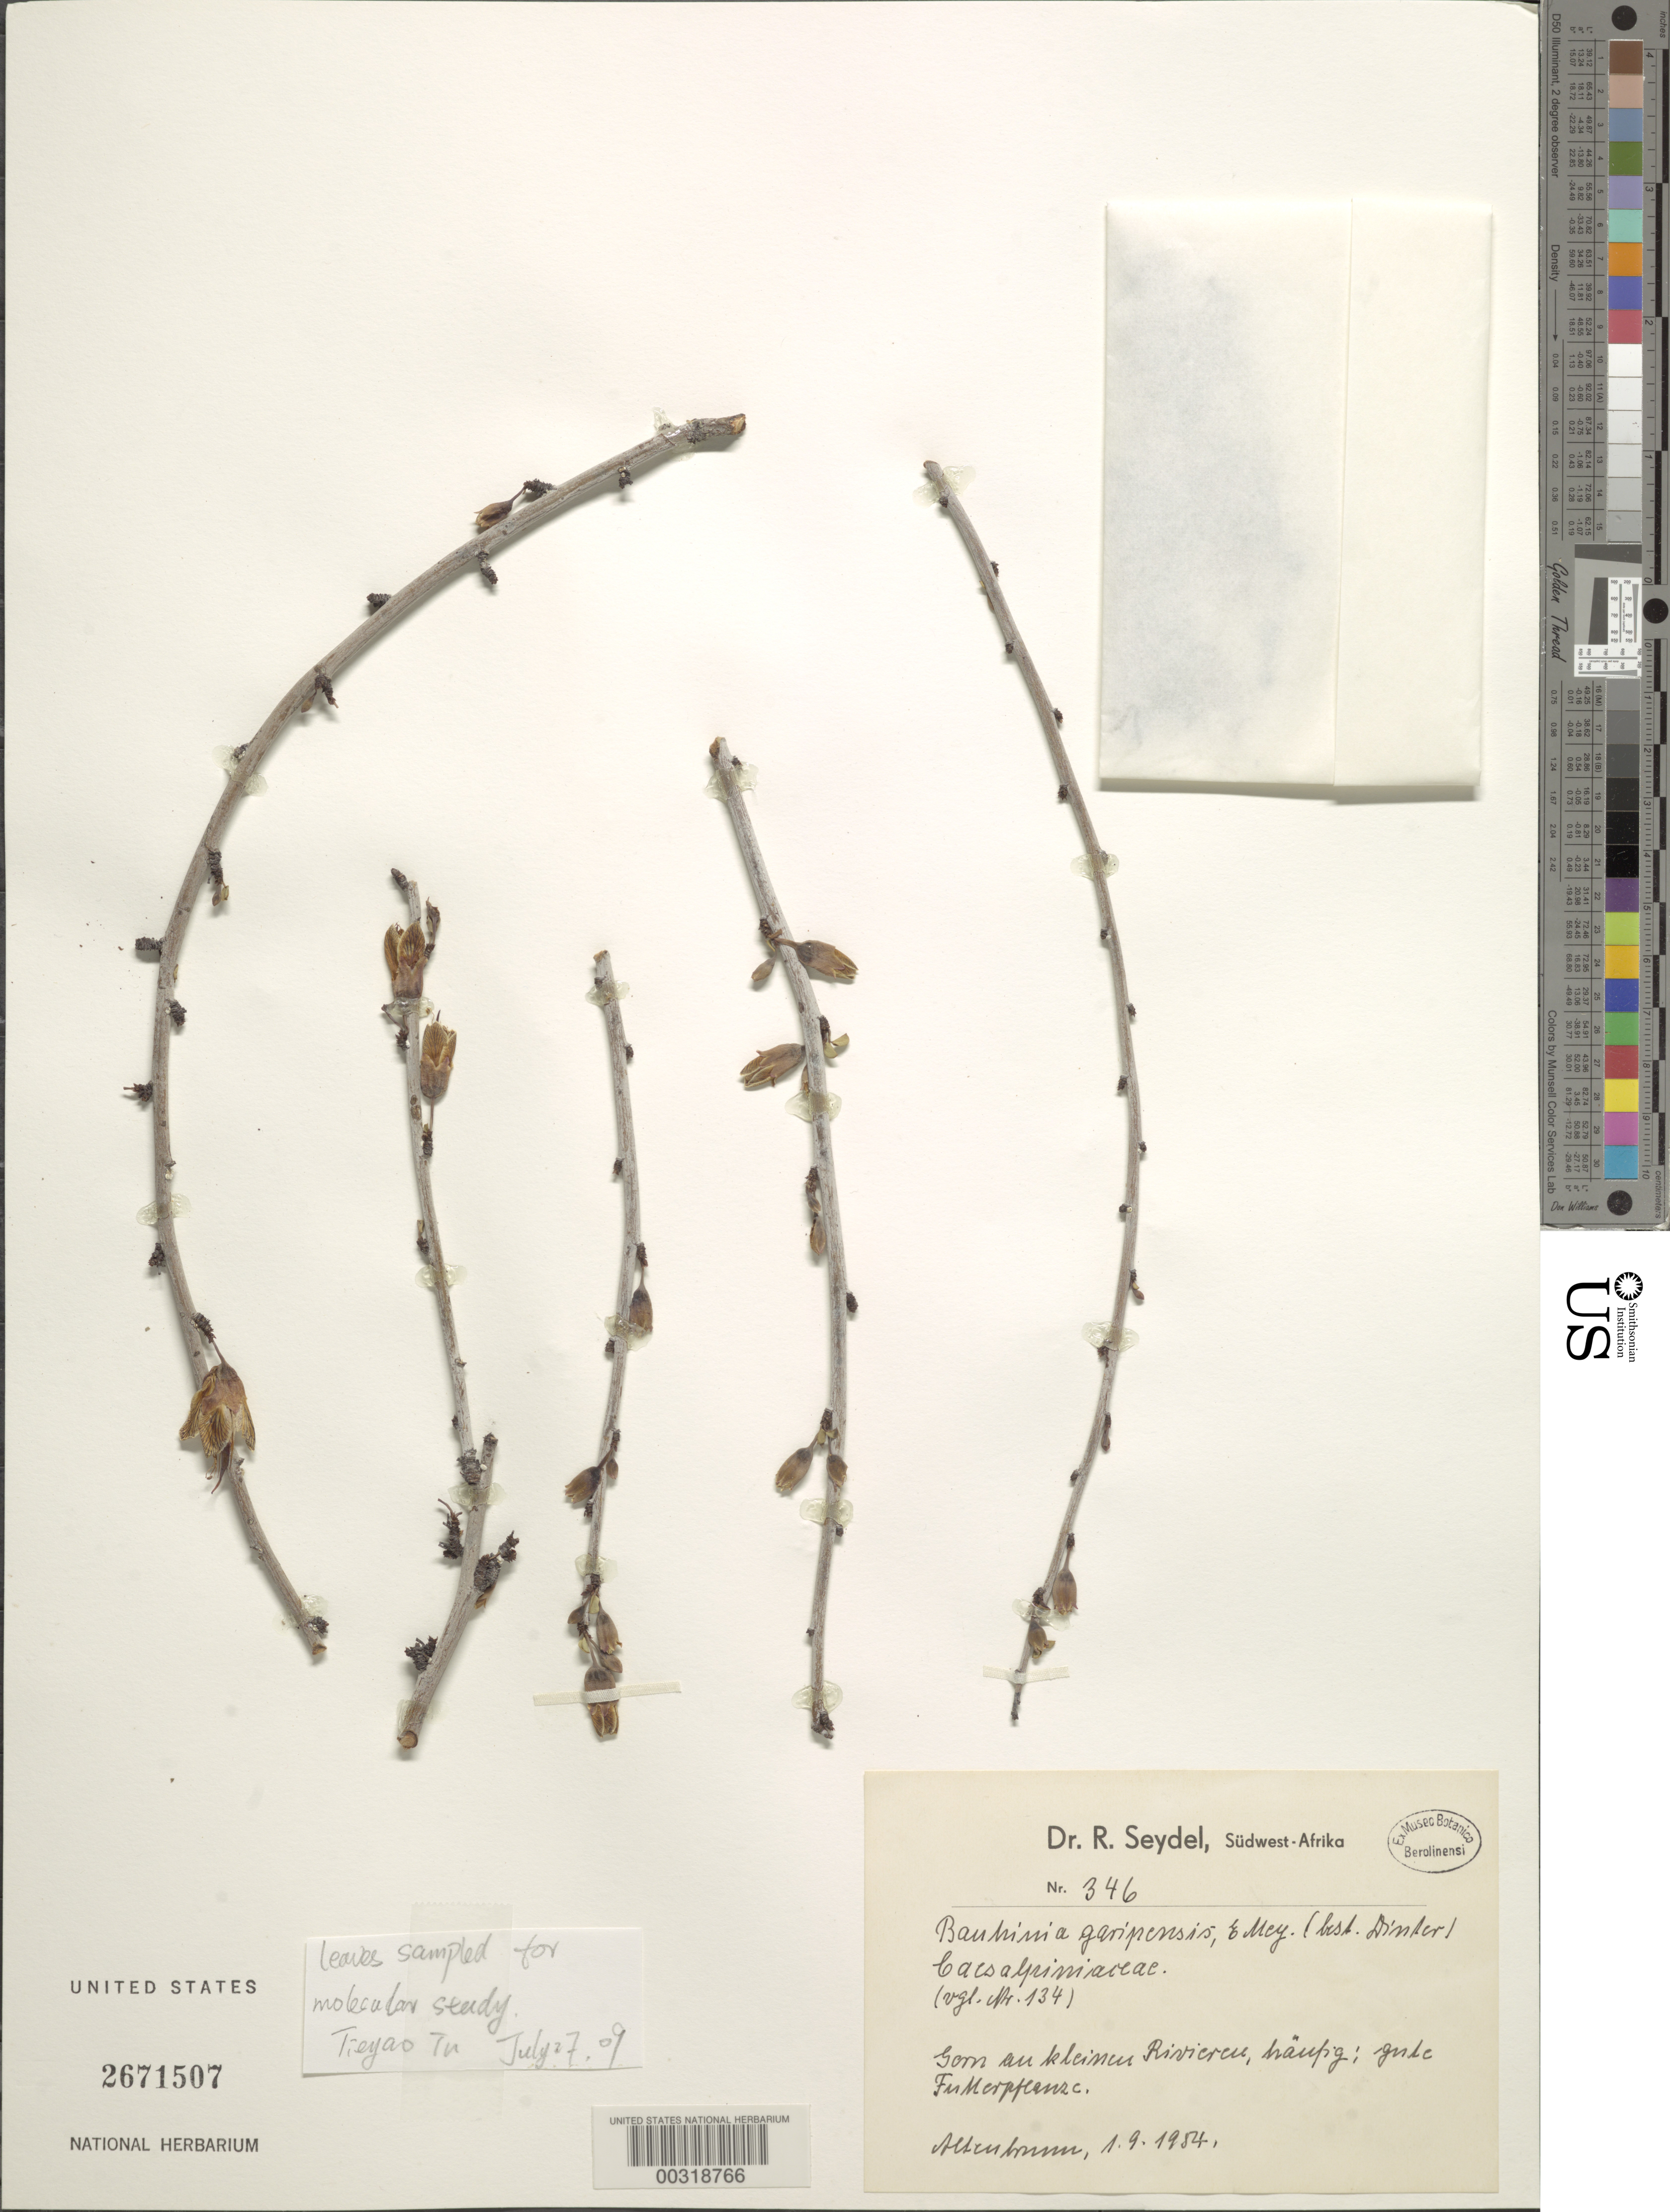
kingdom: Plantae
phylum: Tracheophyta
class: Magnoliopsida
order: Fabales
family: Fabaceae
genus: Adenolobus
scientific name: Adenolobus garipensis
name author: (E. Mey.) Torre & Hillc.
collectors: -. Altenbrum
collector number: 346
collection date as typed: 01 Sep 1954 or 09 Jan 1954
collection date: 1954-01-09 or 1954-09-01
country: Namibia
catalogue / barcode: US 2671507